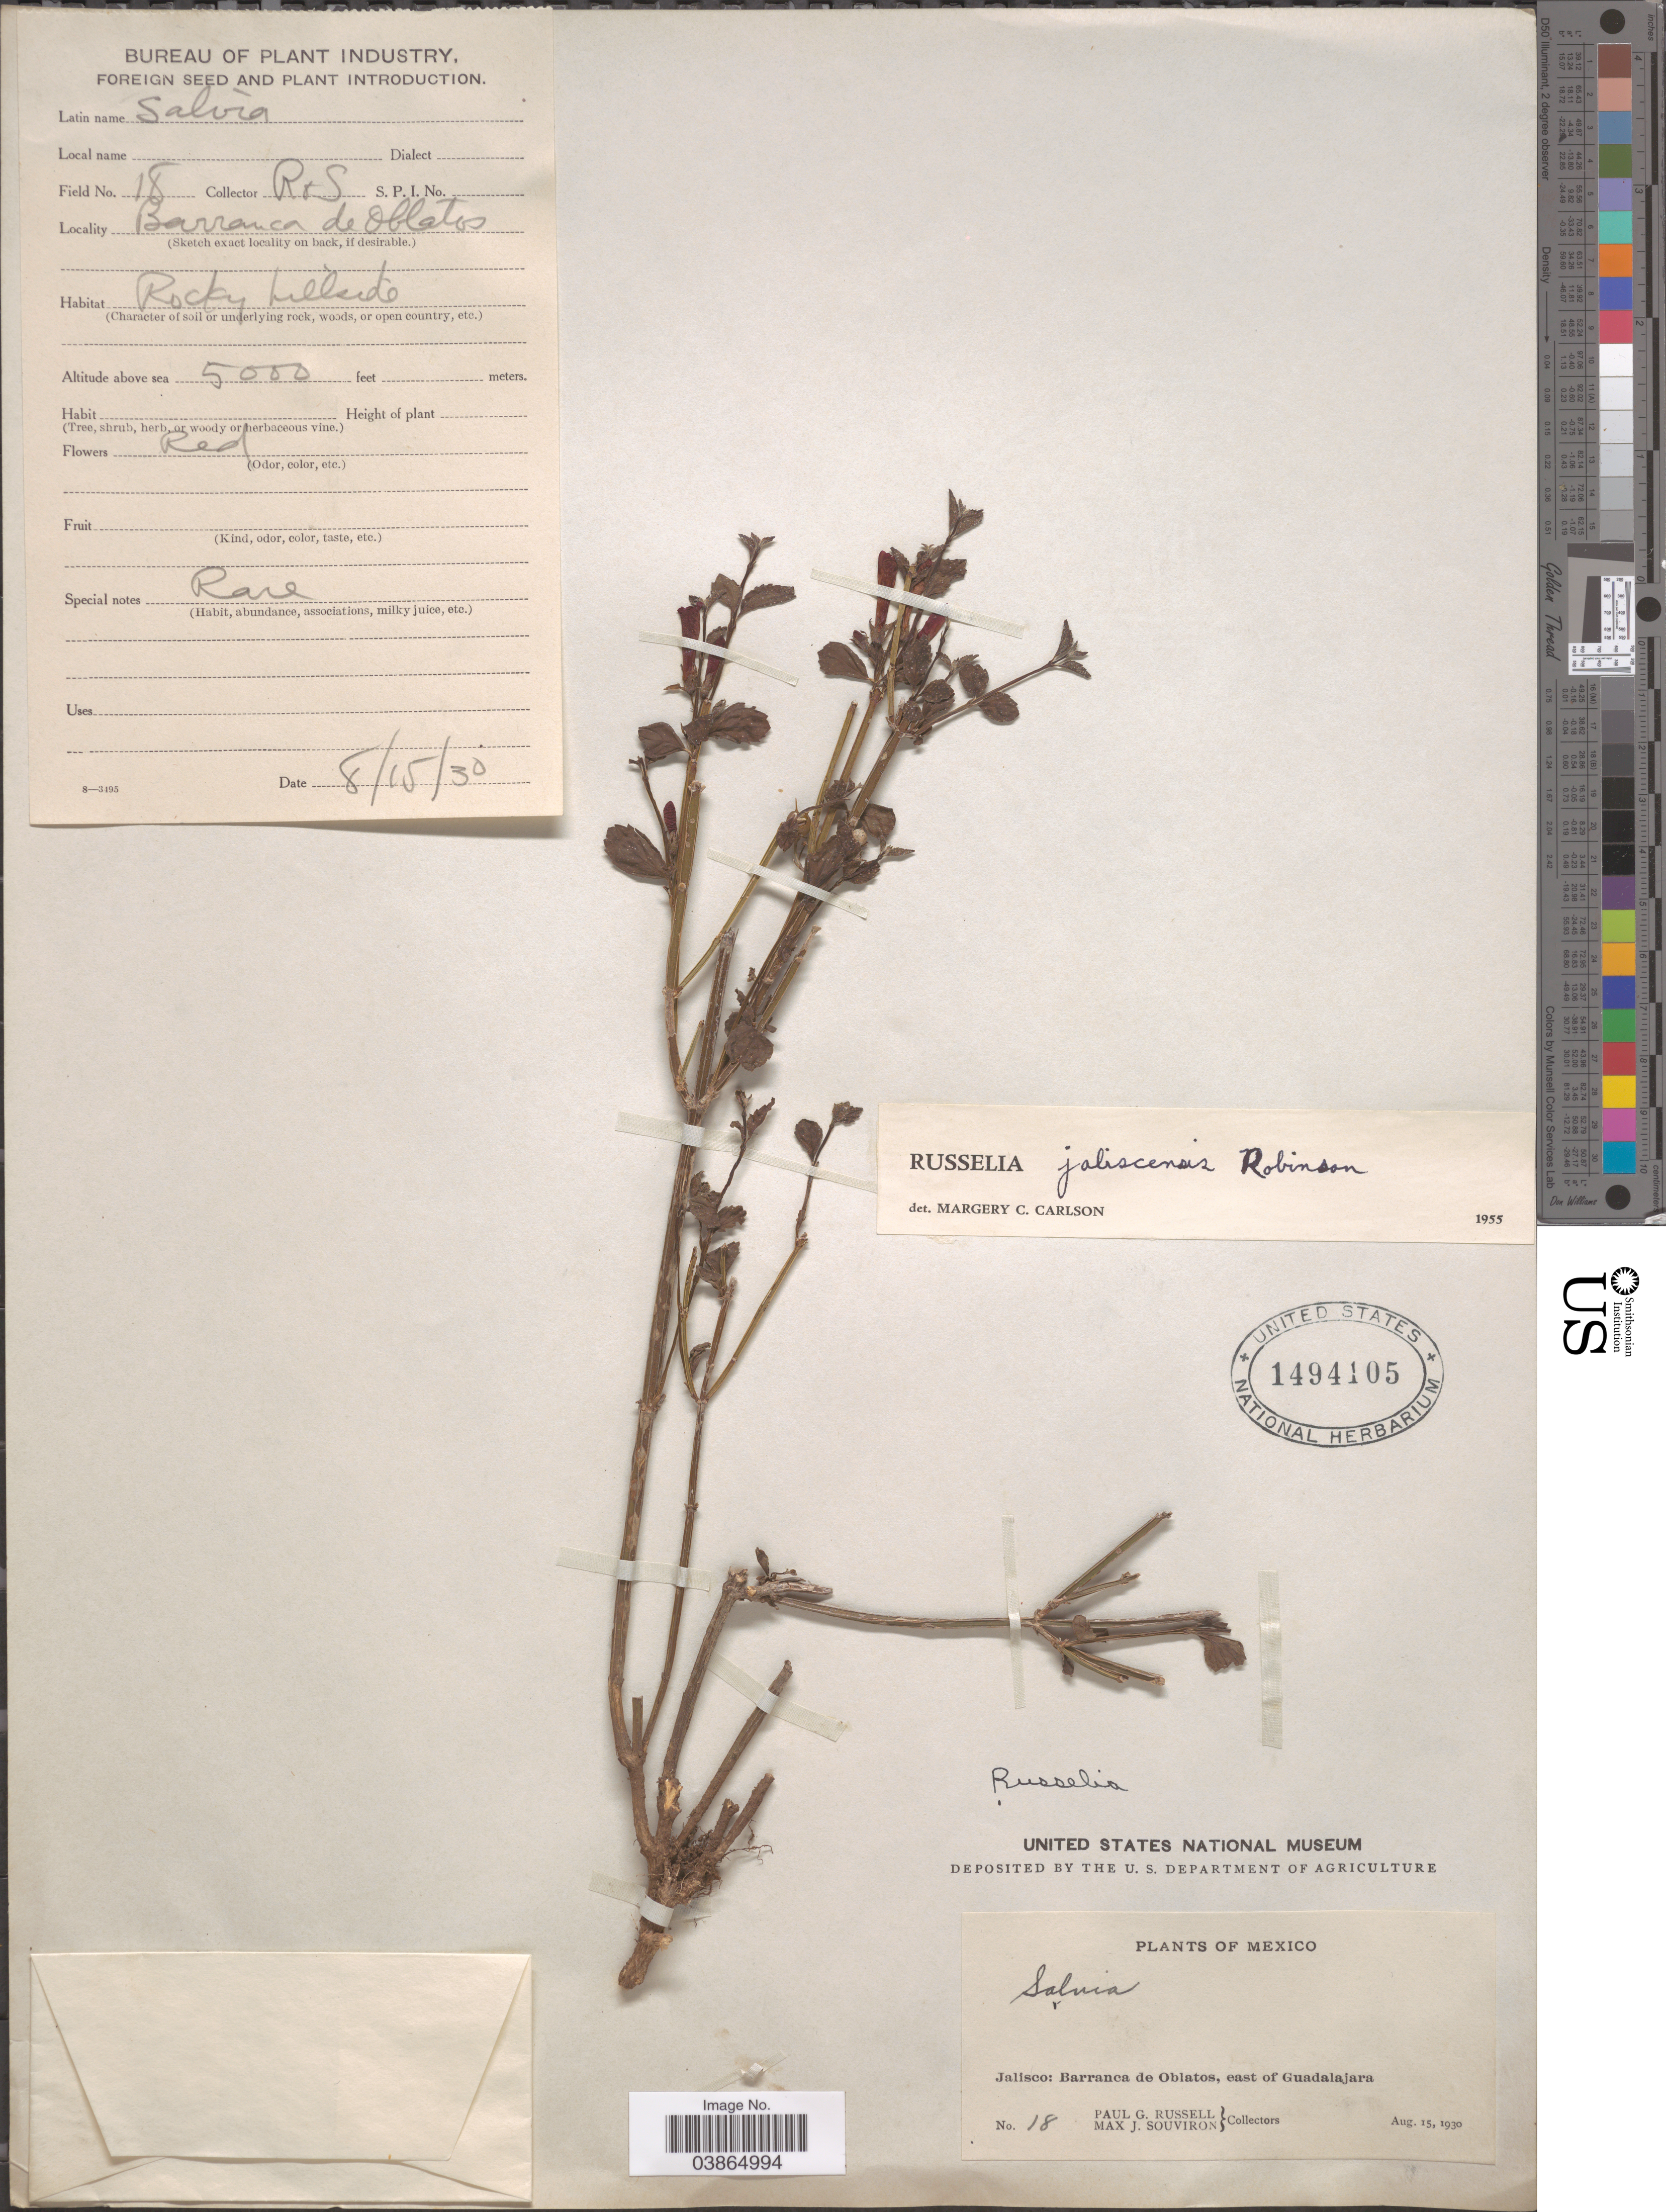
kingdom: Plantae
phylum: Tracheophyta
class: Magnoliopsida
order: Lamiales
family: Plantaginaceae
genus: Russelia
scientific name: Russelia jaliscensis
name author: B.L. Rob.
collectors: P. G. Russell & M. J. Souviron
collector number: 18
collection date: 1930-08-15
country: Mexico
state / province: Jalisco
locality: Barranca de Oblatos, east of Guadalajara.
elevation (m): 1524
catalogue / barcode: US 1494105